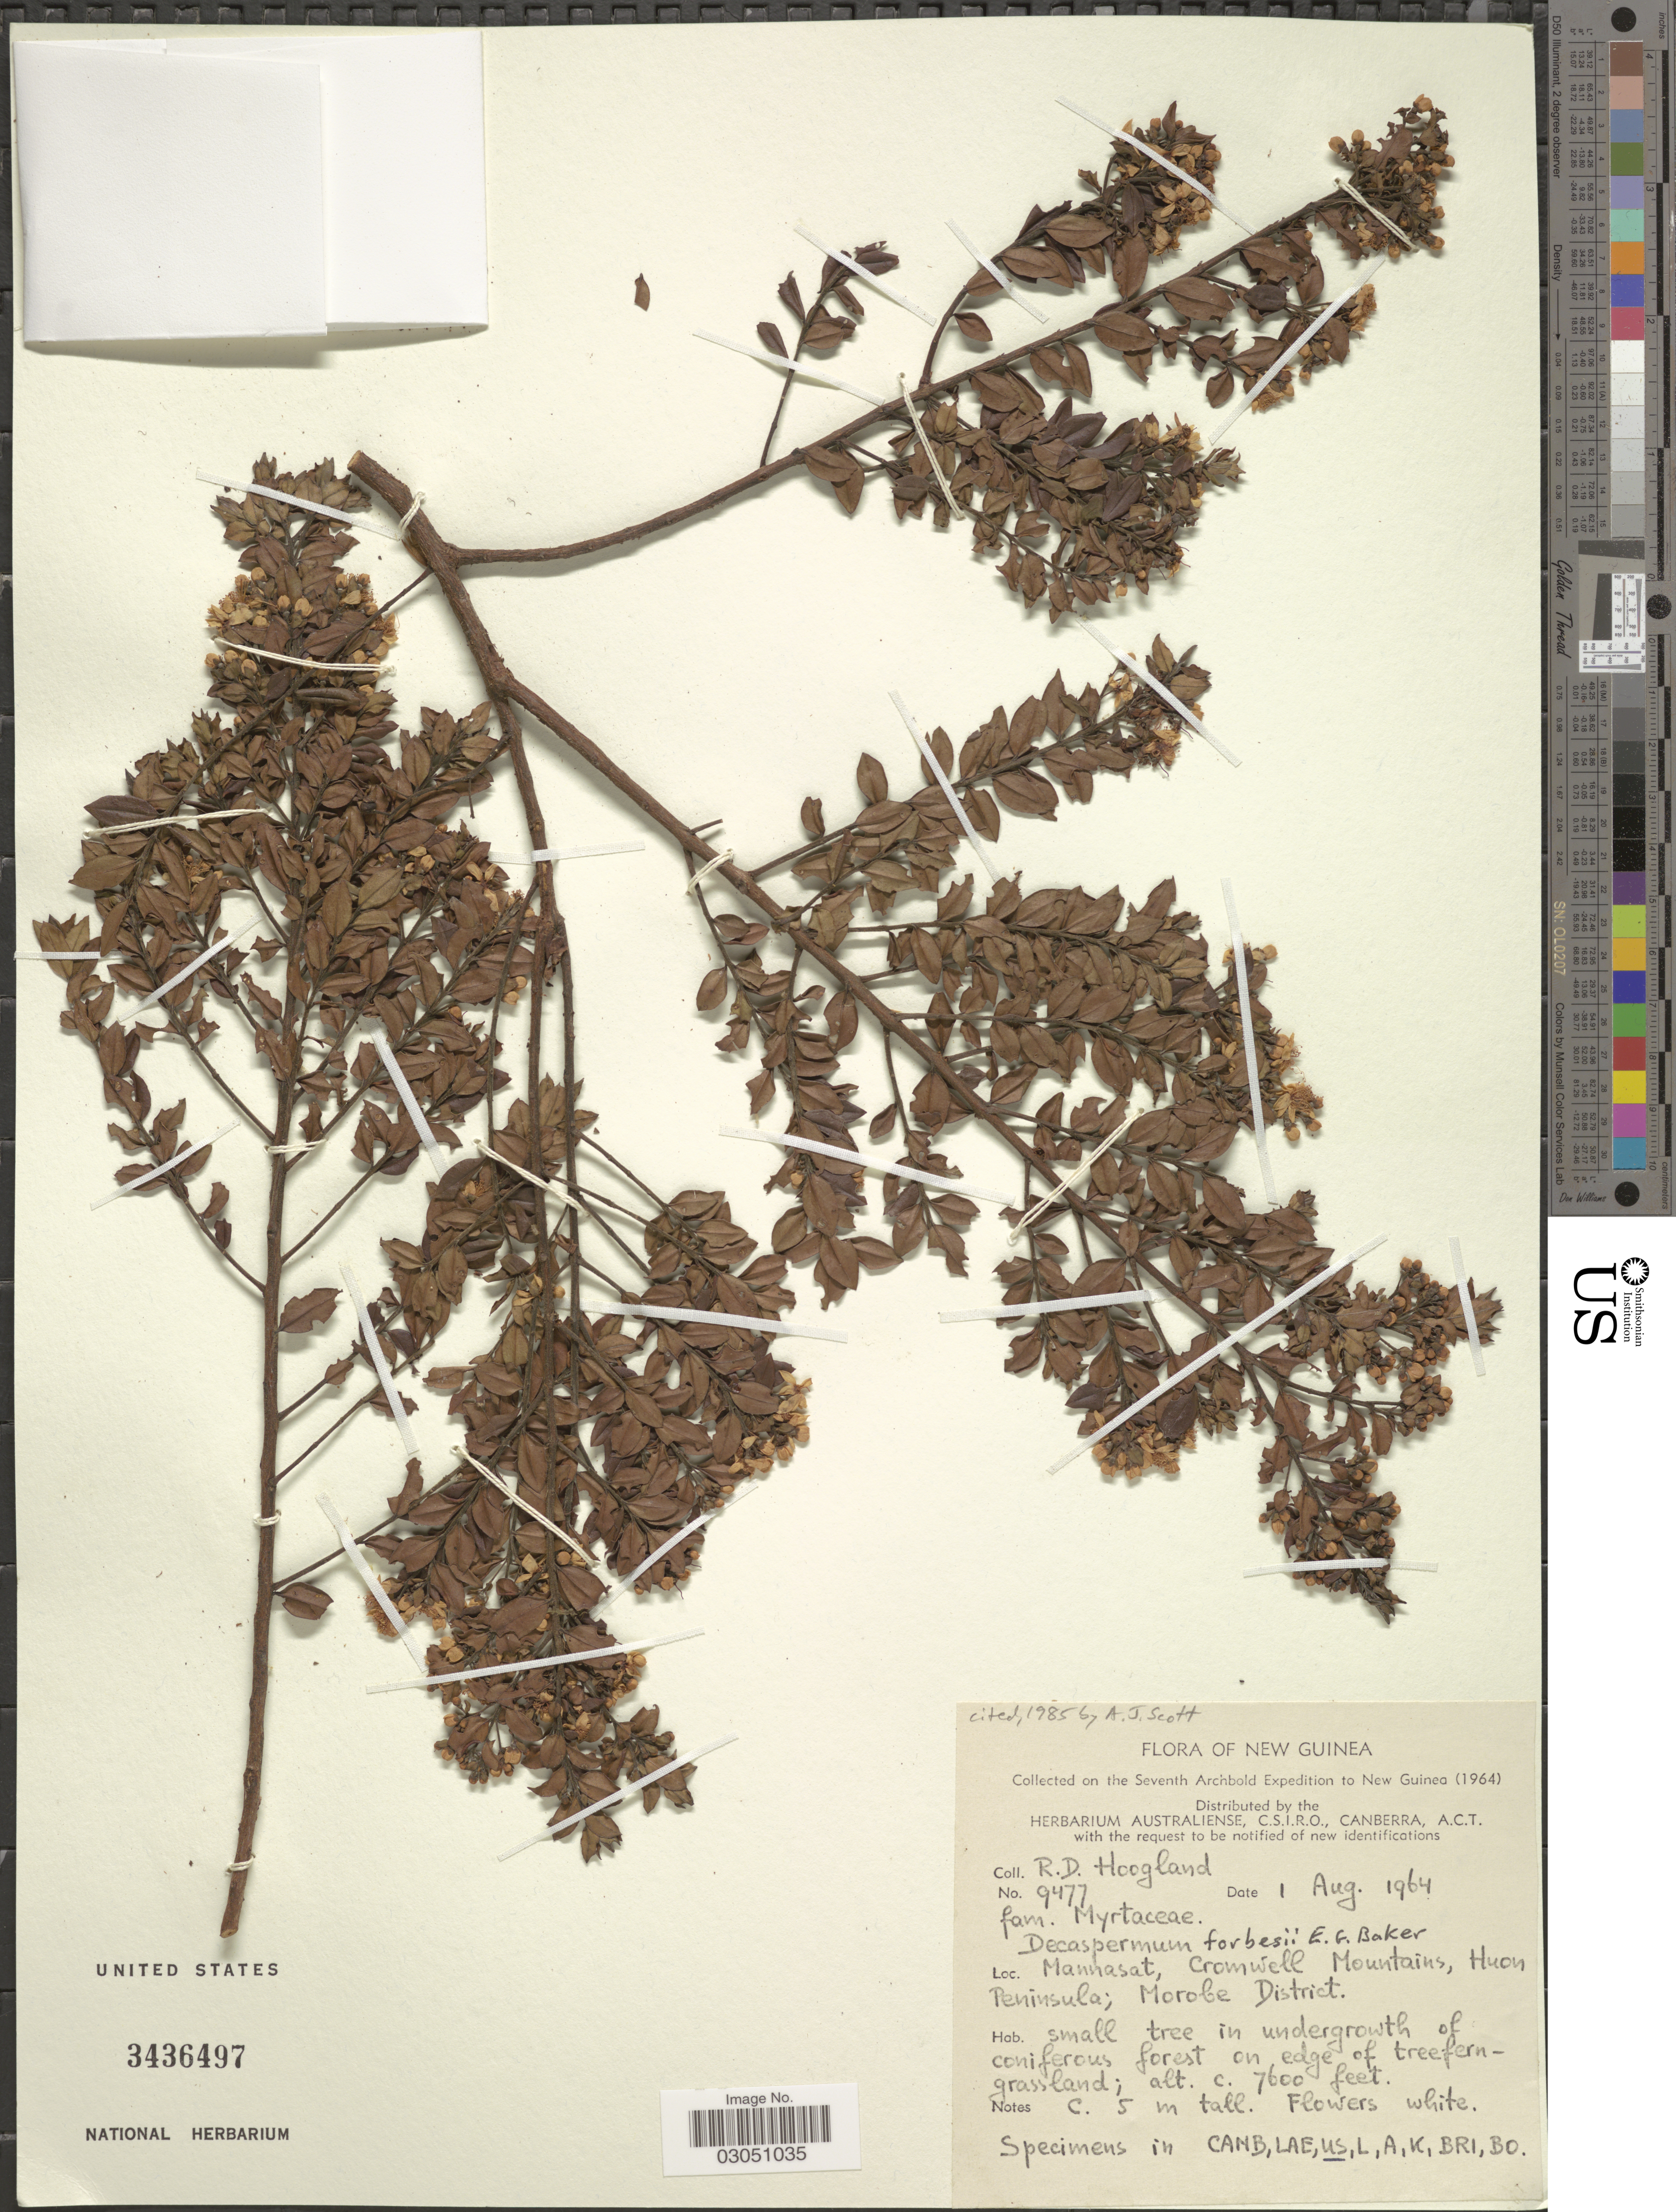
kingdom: Plantae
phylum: Tracheophyta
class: Magnoliopsida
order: Myrtales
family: Myrtaceae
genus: Decaspermum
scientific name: Decaspermum forbesii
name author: Baker f.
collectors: R. D. Hoogland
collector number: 9477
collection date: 1964-08-01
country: Papua New Guinea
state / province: Morobe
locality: New Guinea. Mannasat, Cromwell Mountains, Huon Peninsula; Morobe District.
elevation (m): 2316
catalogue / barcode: US 3436497